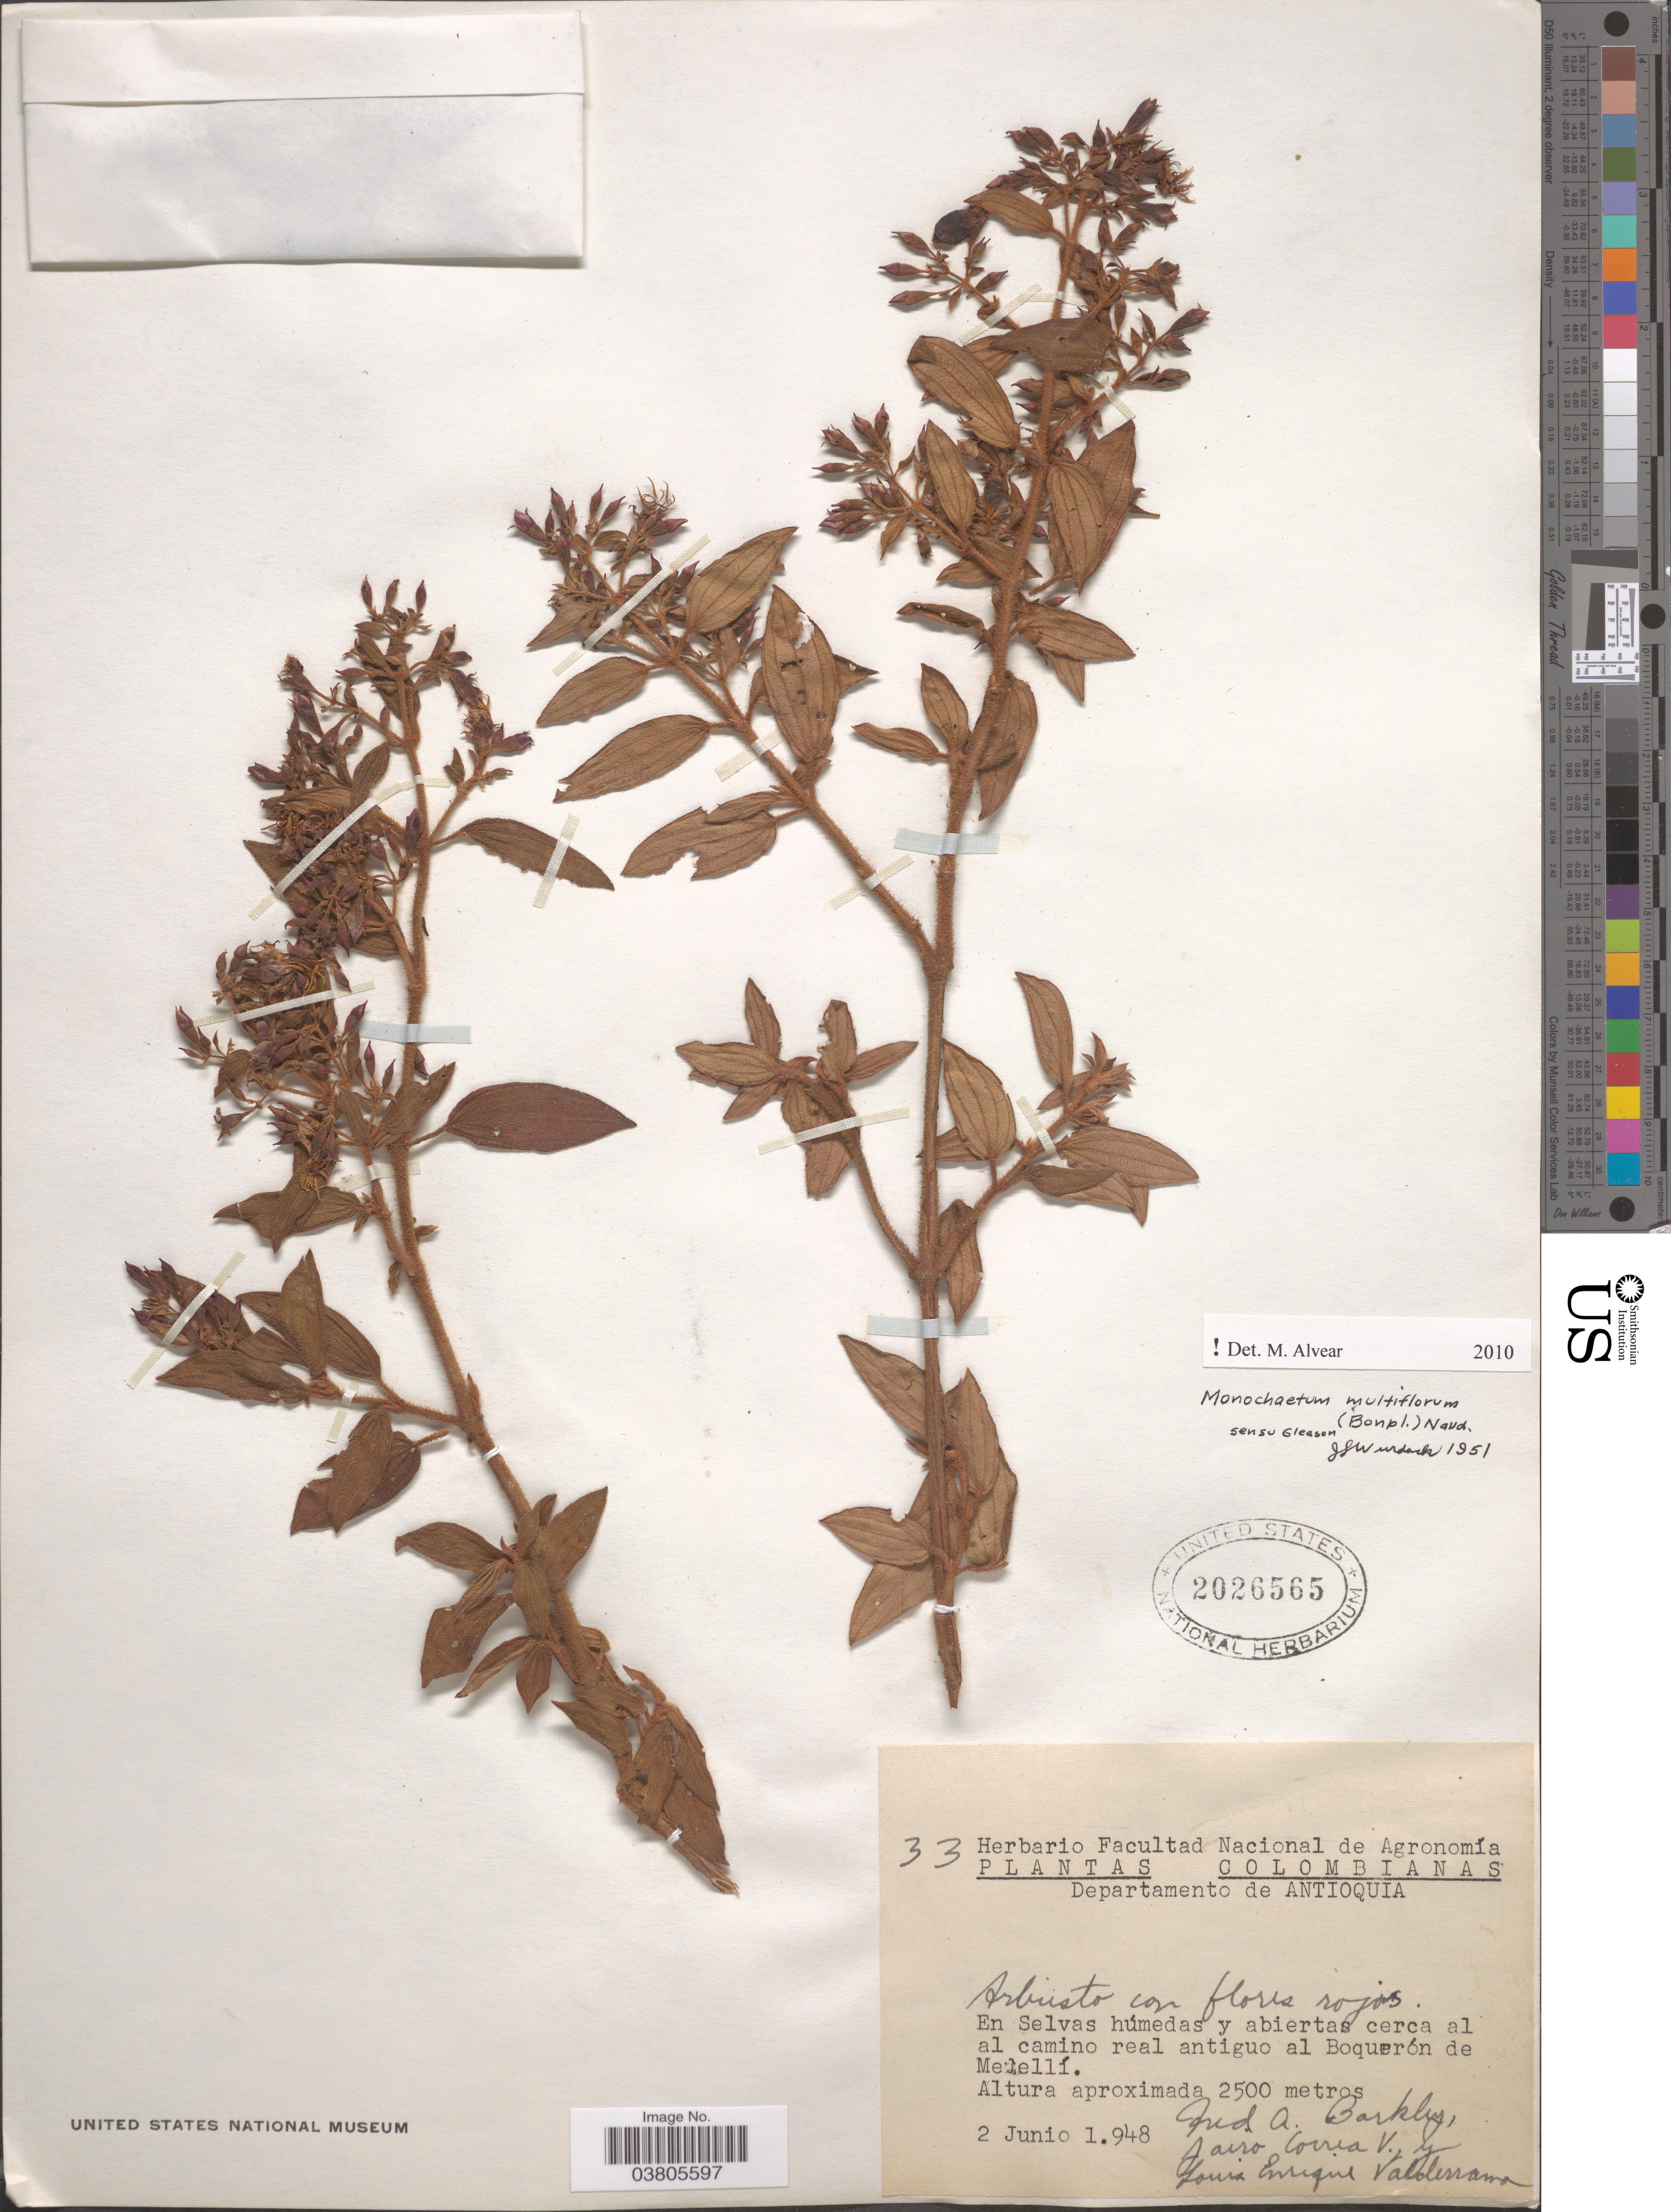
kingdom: Plantae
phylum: Tracheophyta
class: Magnoliopsida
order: Myrtales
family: Melastomataceae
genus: Monochaetum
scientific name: Monochaetum multiflorum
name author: (Bonpl.) Naudin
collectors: F. A. Barkley, J. Correa & L. Valderrama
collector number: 33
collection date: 1948-06-02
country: Colombia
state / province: Antioquia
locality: Departamento de Antioquia. En Selvas húmedas y abiertas cerca al al camino real antiguo al Boquerón de Medellí [interpreted].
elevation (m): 2500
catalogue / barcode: US 2026565